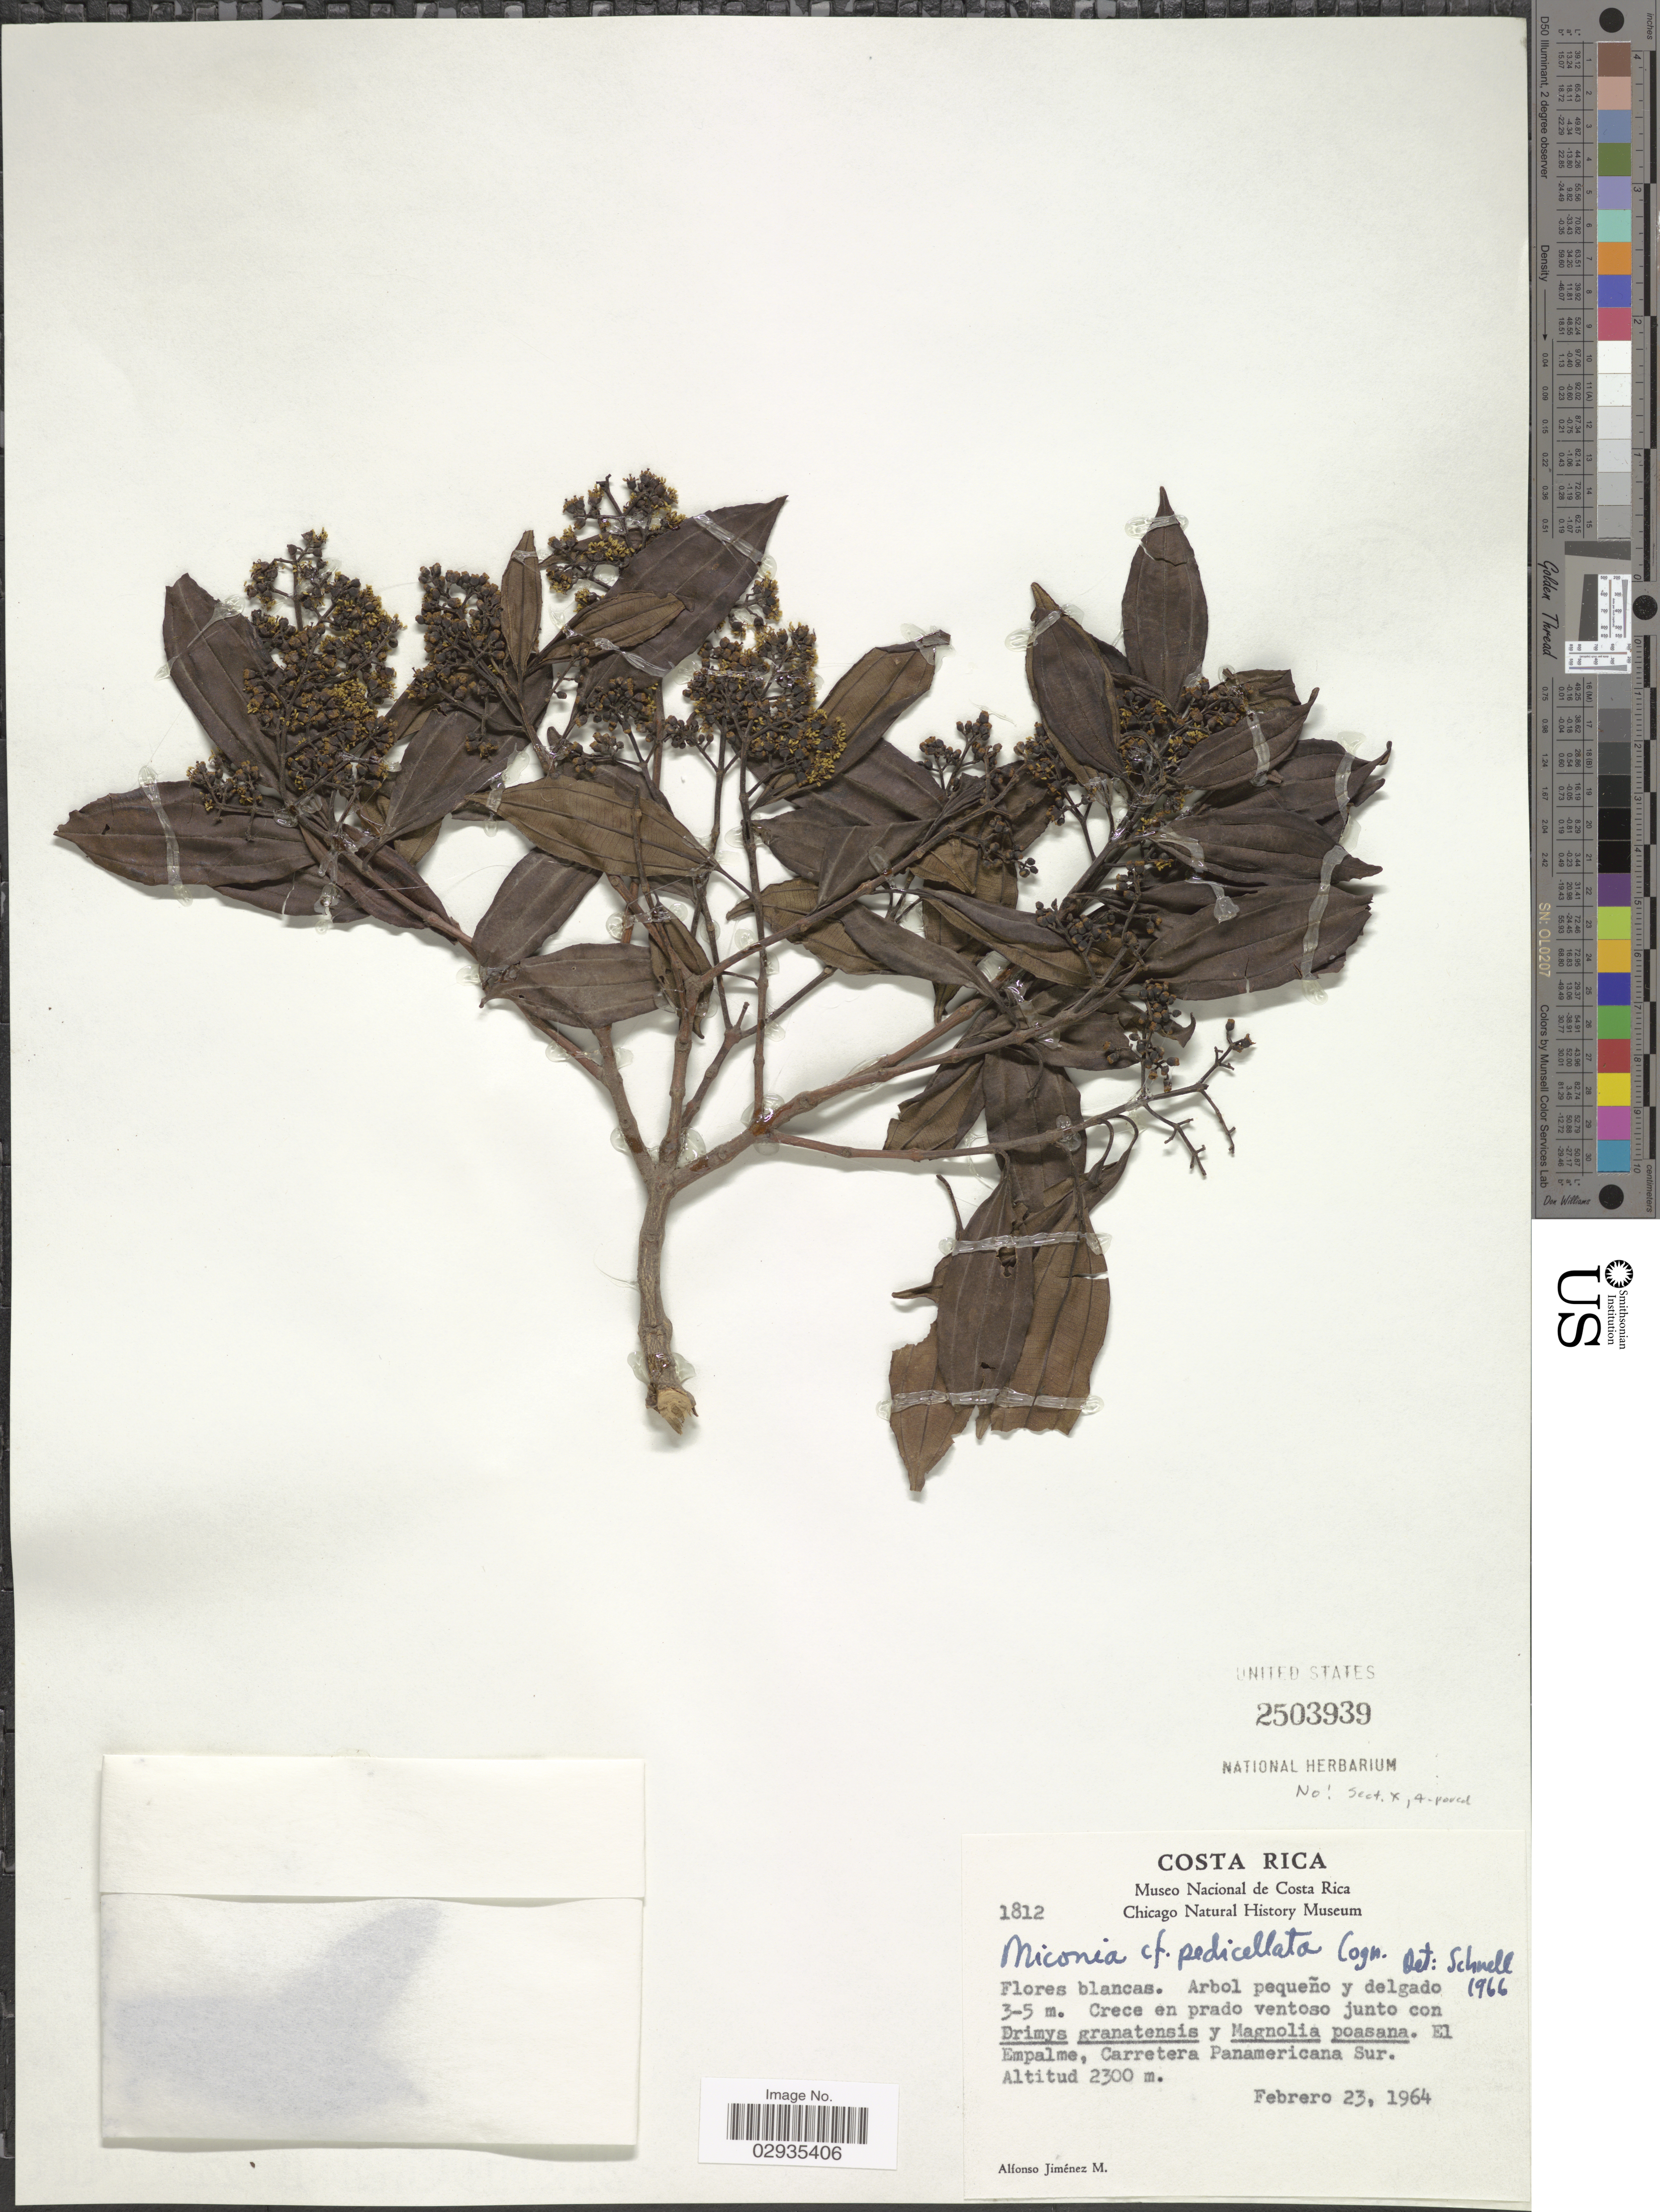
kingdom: Plantae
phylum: Tracheophyta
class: Magnoliopsida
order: Myrtales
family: Melastomataceae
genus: Miconia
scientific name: Miconia pedicellata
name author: Cogn.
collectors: A. Jimenez M.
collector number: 1812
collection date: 1964-02-23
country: Costa Rica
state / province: Cartago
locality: El Empalme, Carretera Panamericana Sur.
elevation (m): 2300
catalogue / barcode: US 2503939